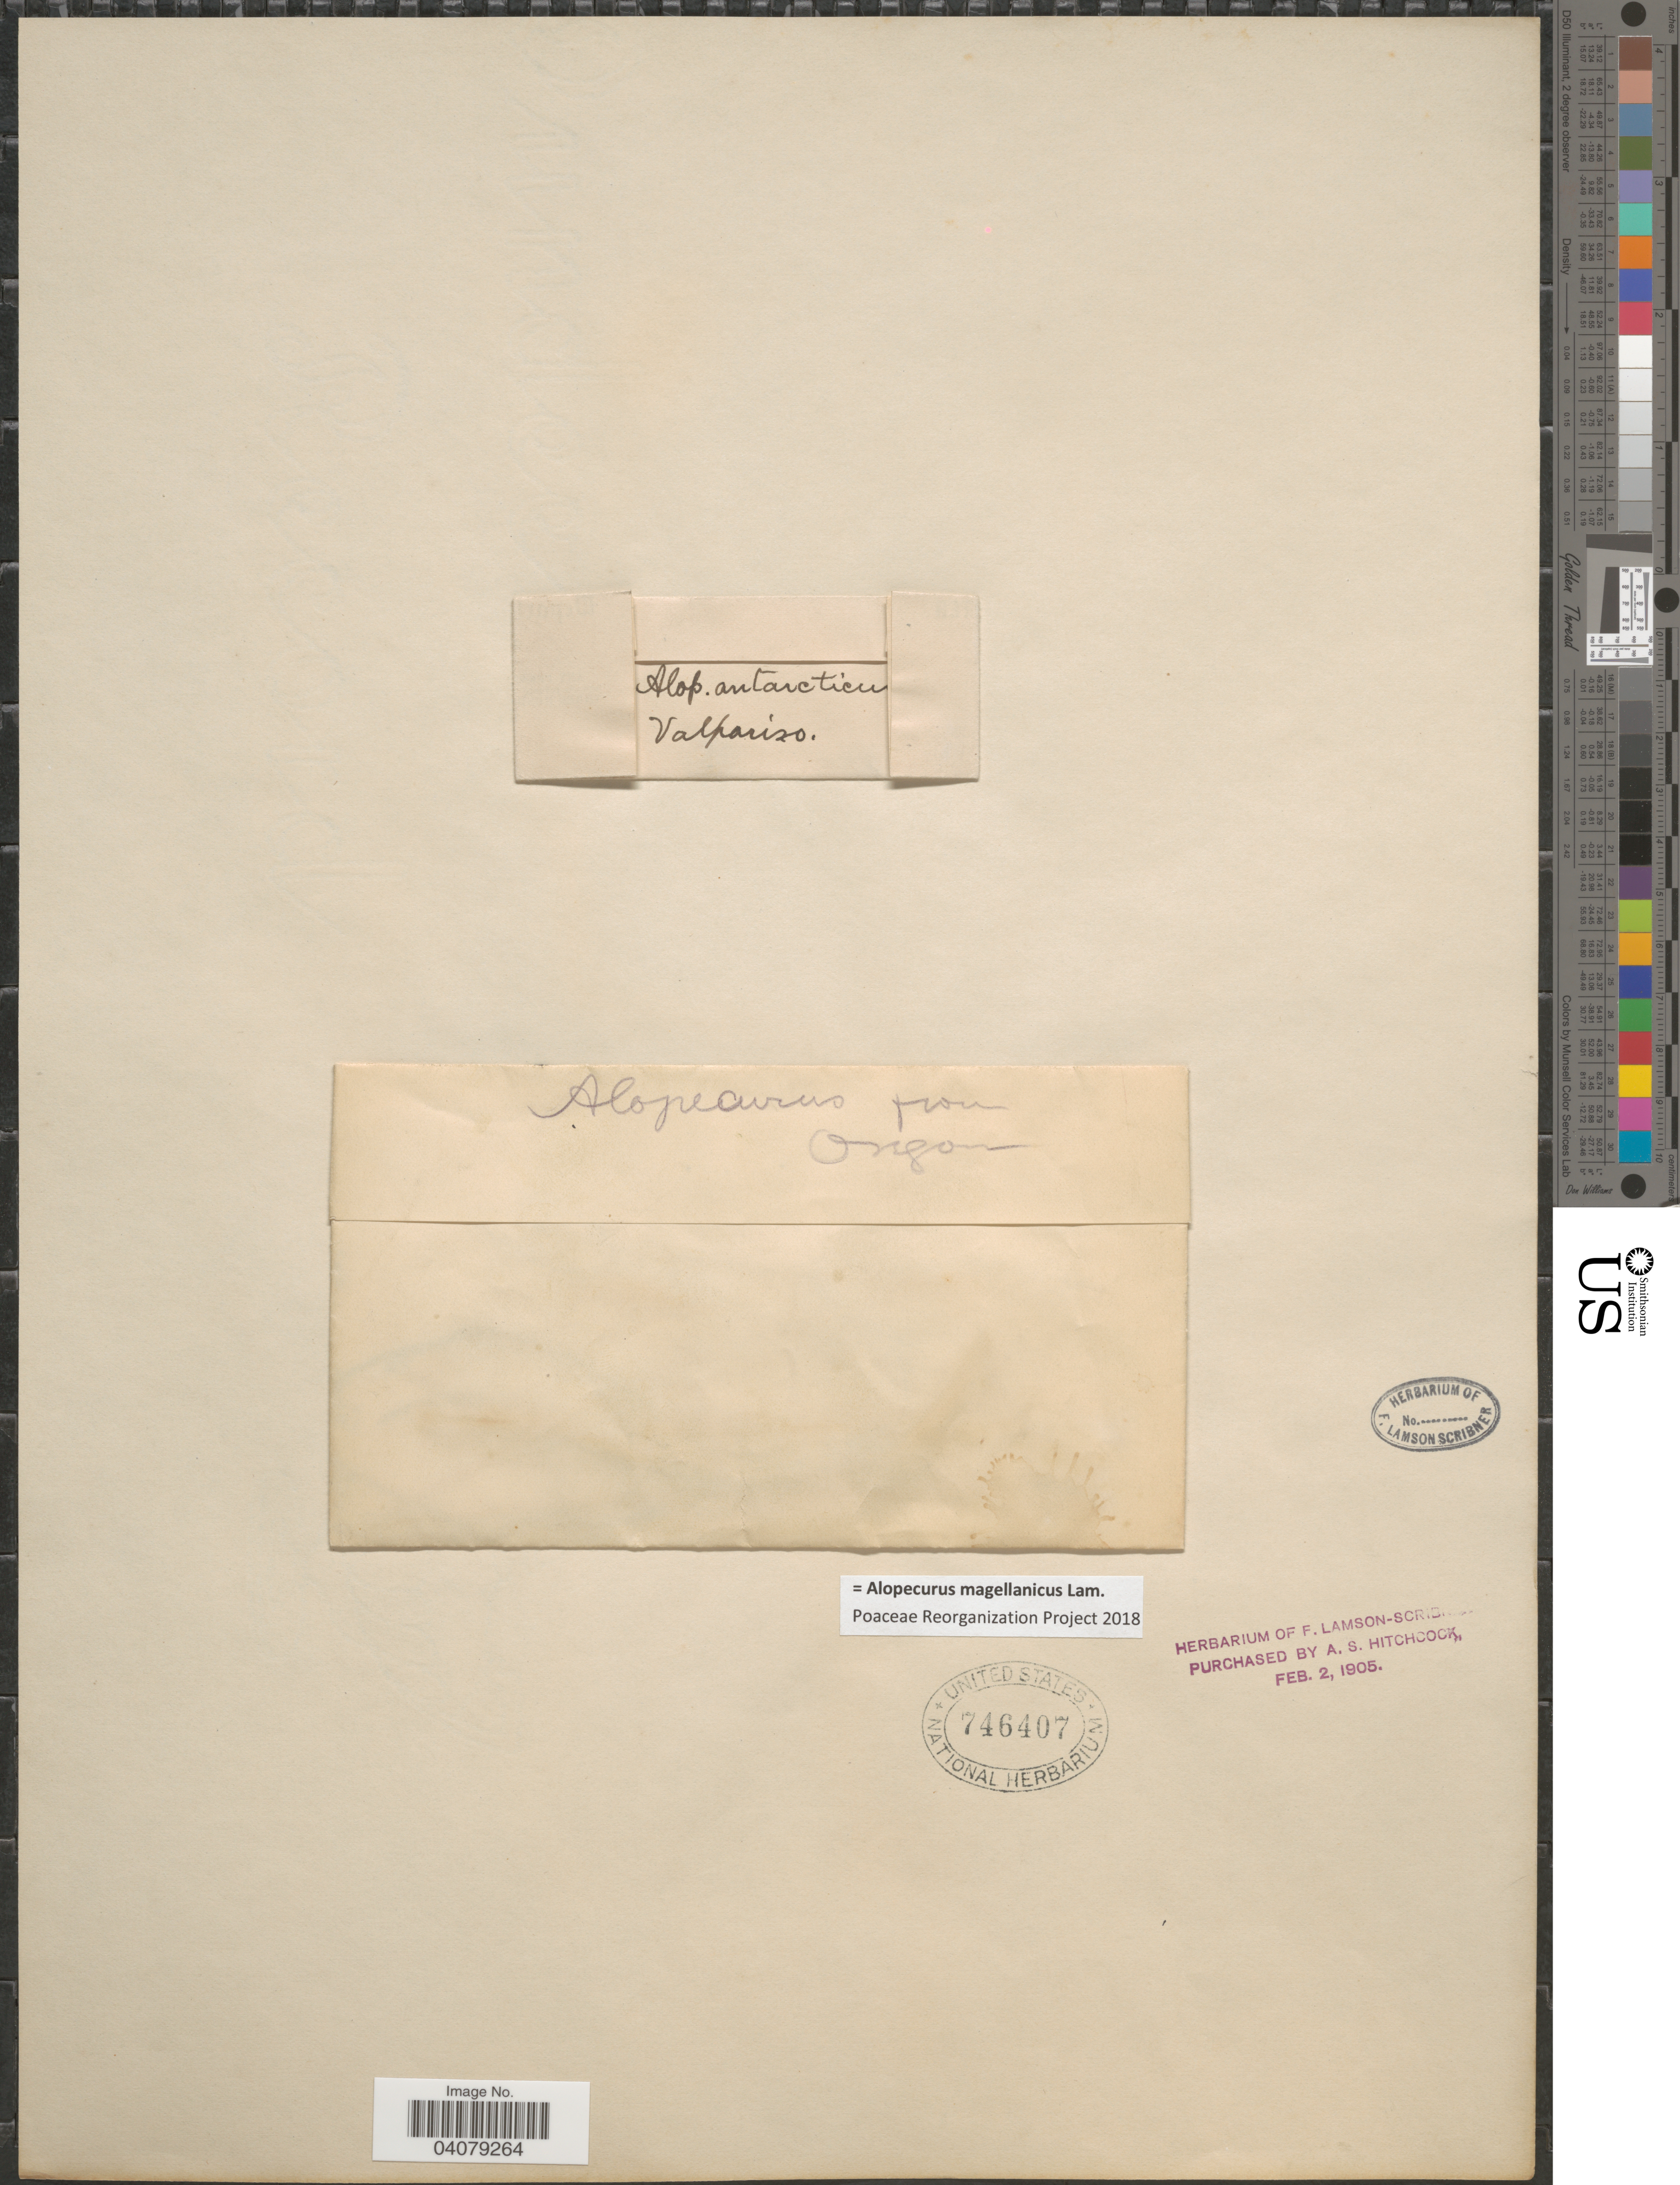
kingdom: Plantae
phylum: Tracheophyta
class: Liliopsida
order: Poales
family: Poaceae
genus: Alopecurus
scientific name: Alopecurus magellanicus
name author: Lam.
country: Chile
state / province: Valparaíso (V)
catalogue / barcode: US 746407